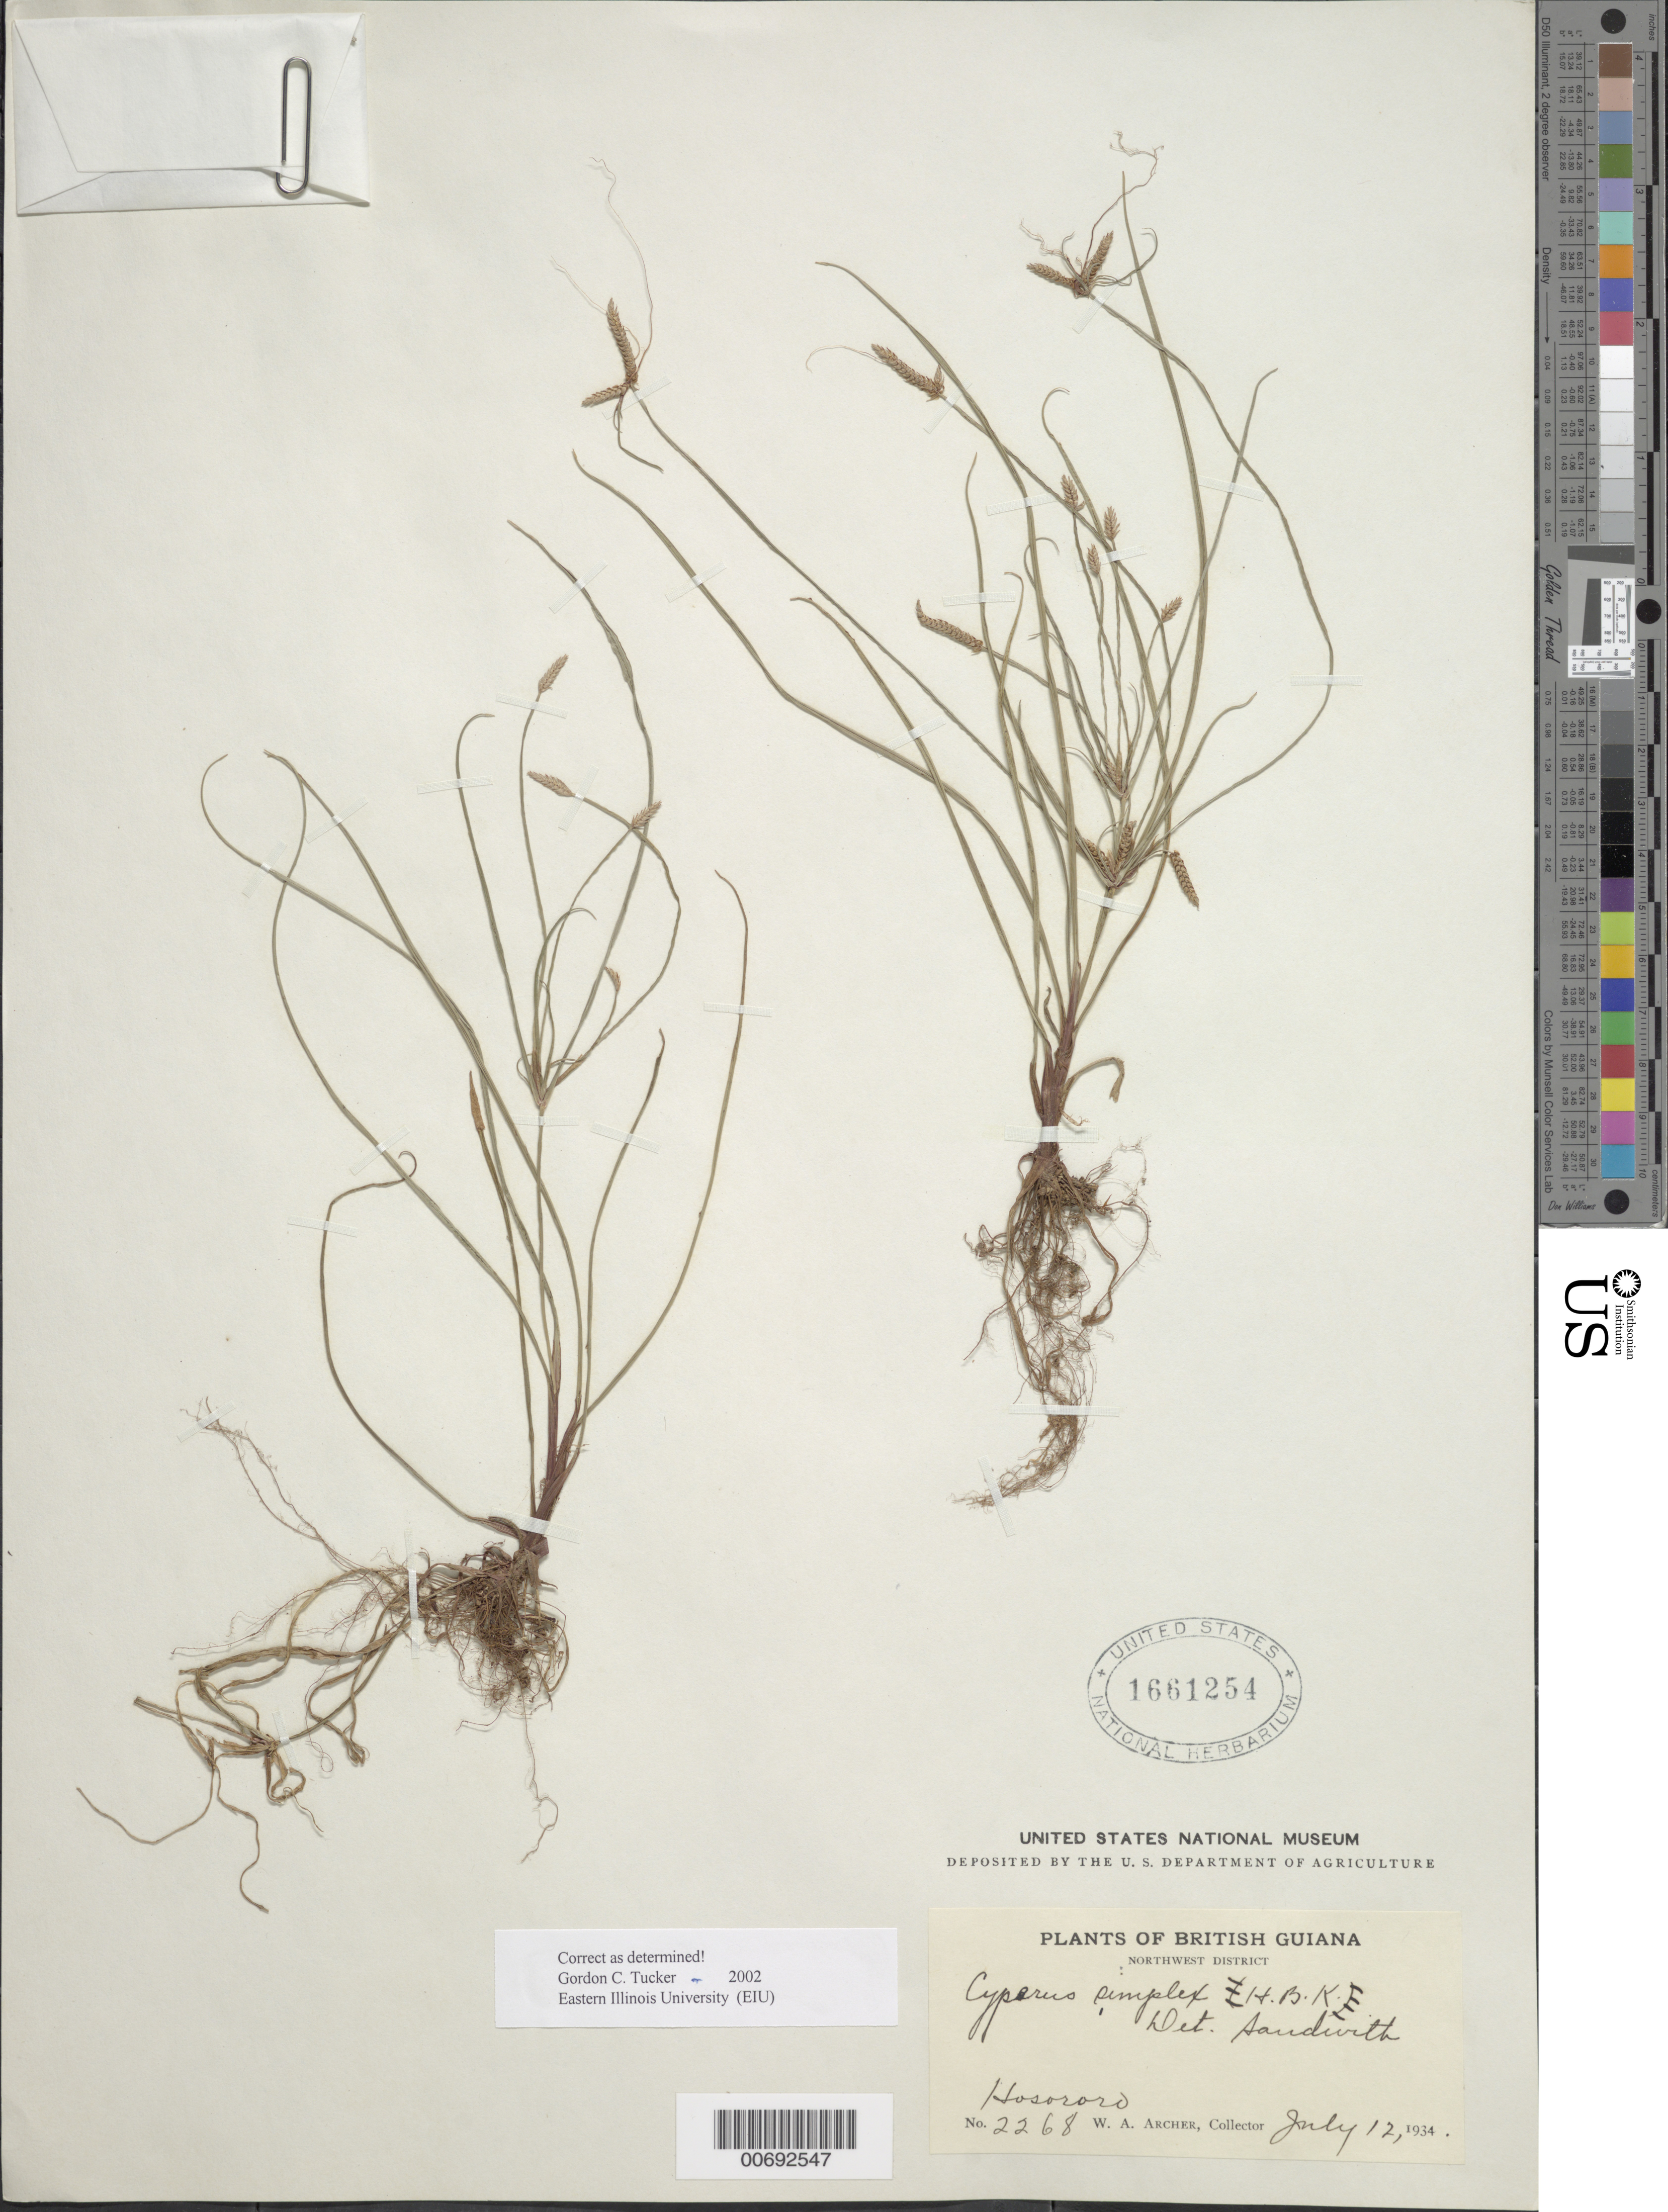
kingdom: Plantae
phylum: Tracheophyta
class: Liliopsida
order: Poales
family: Cyperaceae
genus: Cyperus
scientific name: Cyperus simplex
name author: Kunth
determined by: Tucker, G. C.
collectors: W. A. Archer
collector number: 2268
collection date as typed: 12-Jul-34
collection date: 1934-07-12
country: Guyana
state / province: Barima-Waini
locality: Hosororo, NW Dist.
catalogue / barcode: US 1661254